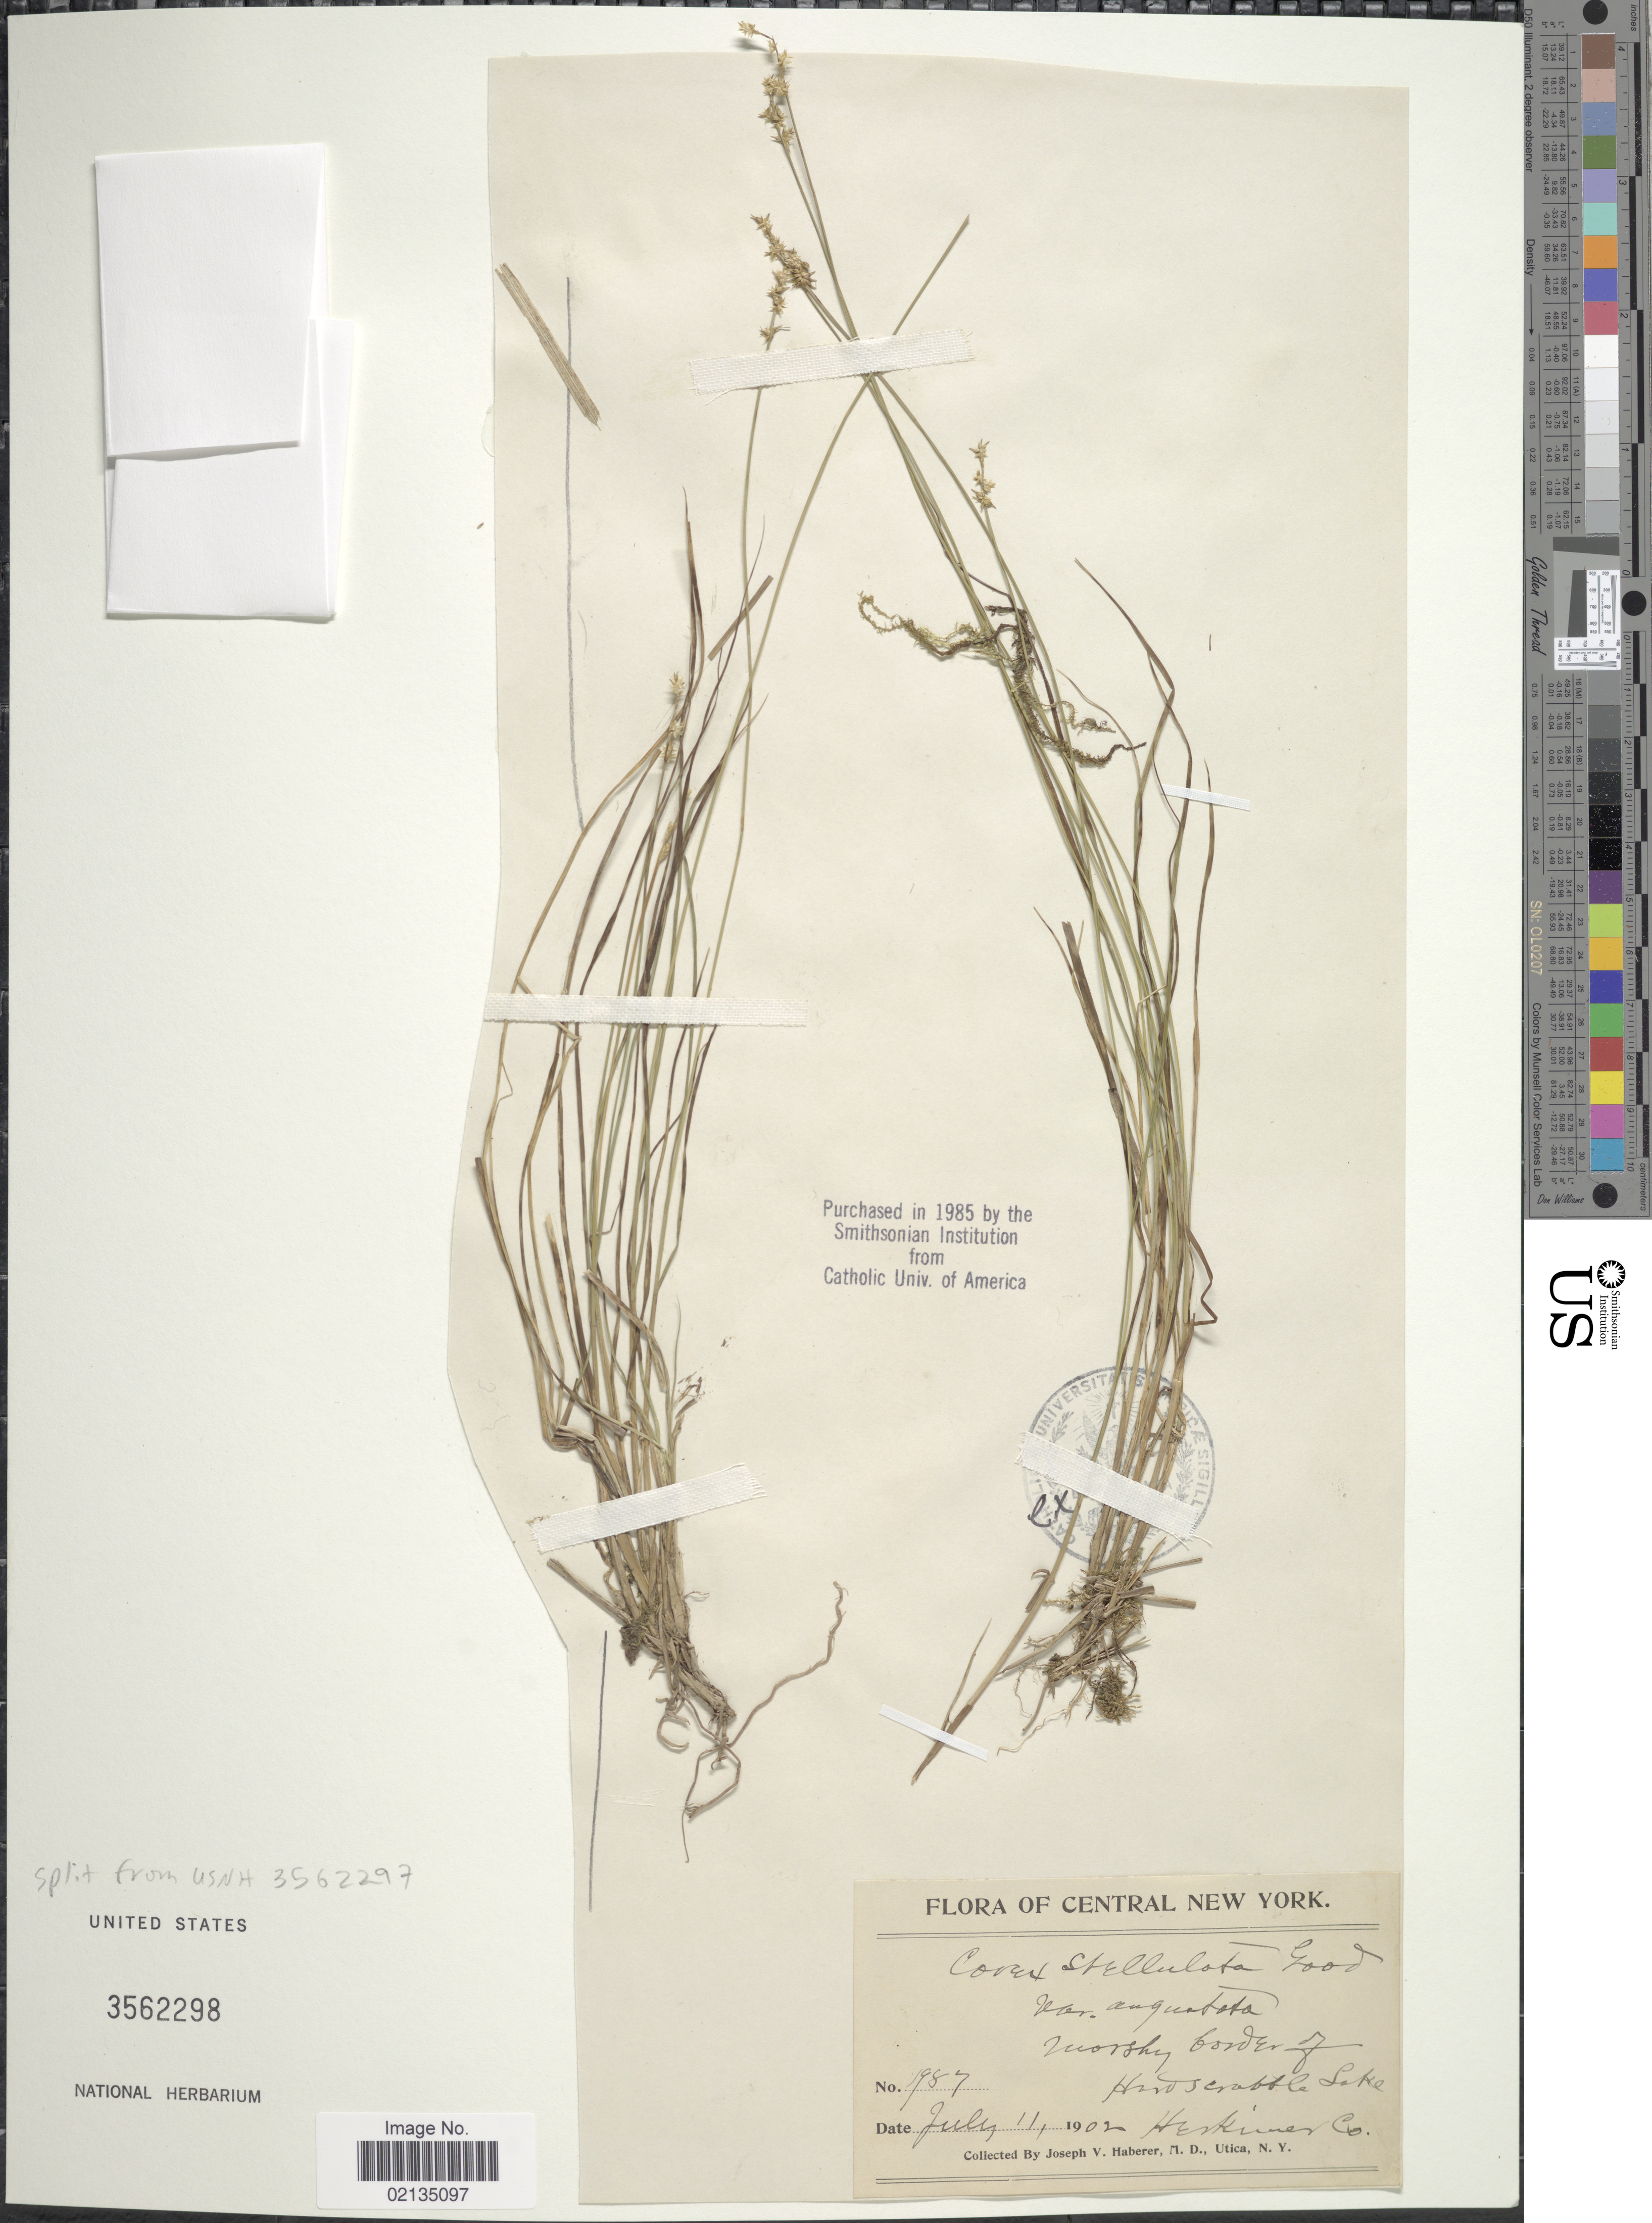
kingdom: Plantae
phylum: Tracheophyta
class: Liliopsida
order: Poales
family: Cyperaceae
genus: Carex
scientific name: Carex echinata subsp. echinata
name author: Murray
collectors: J. V. Haberer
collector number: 1987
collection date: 1902-07-11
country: United States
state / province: New York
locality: Central New York. Marshy border of Hardscrabble Lake. Herkimer Co.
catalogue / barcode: US 3562298